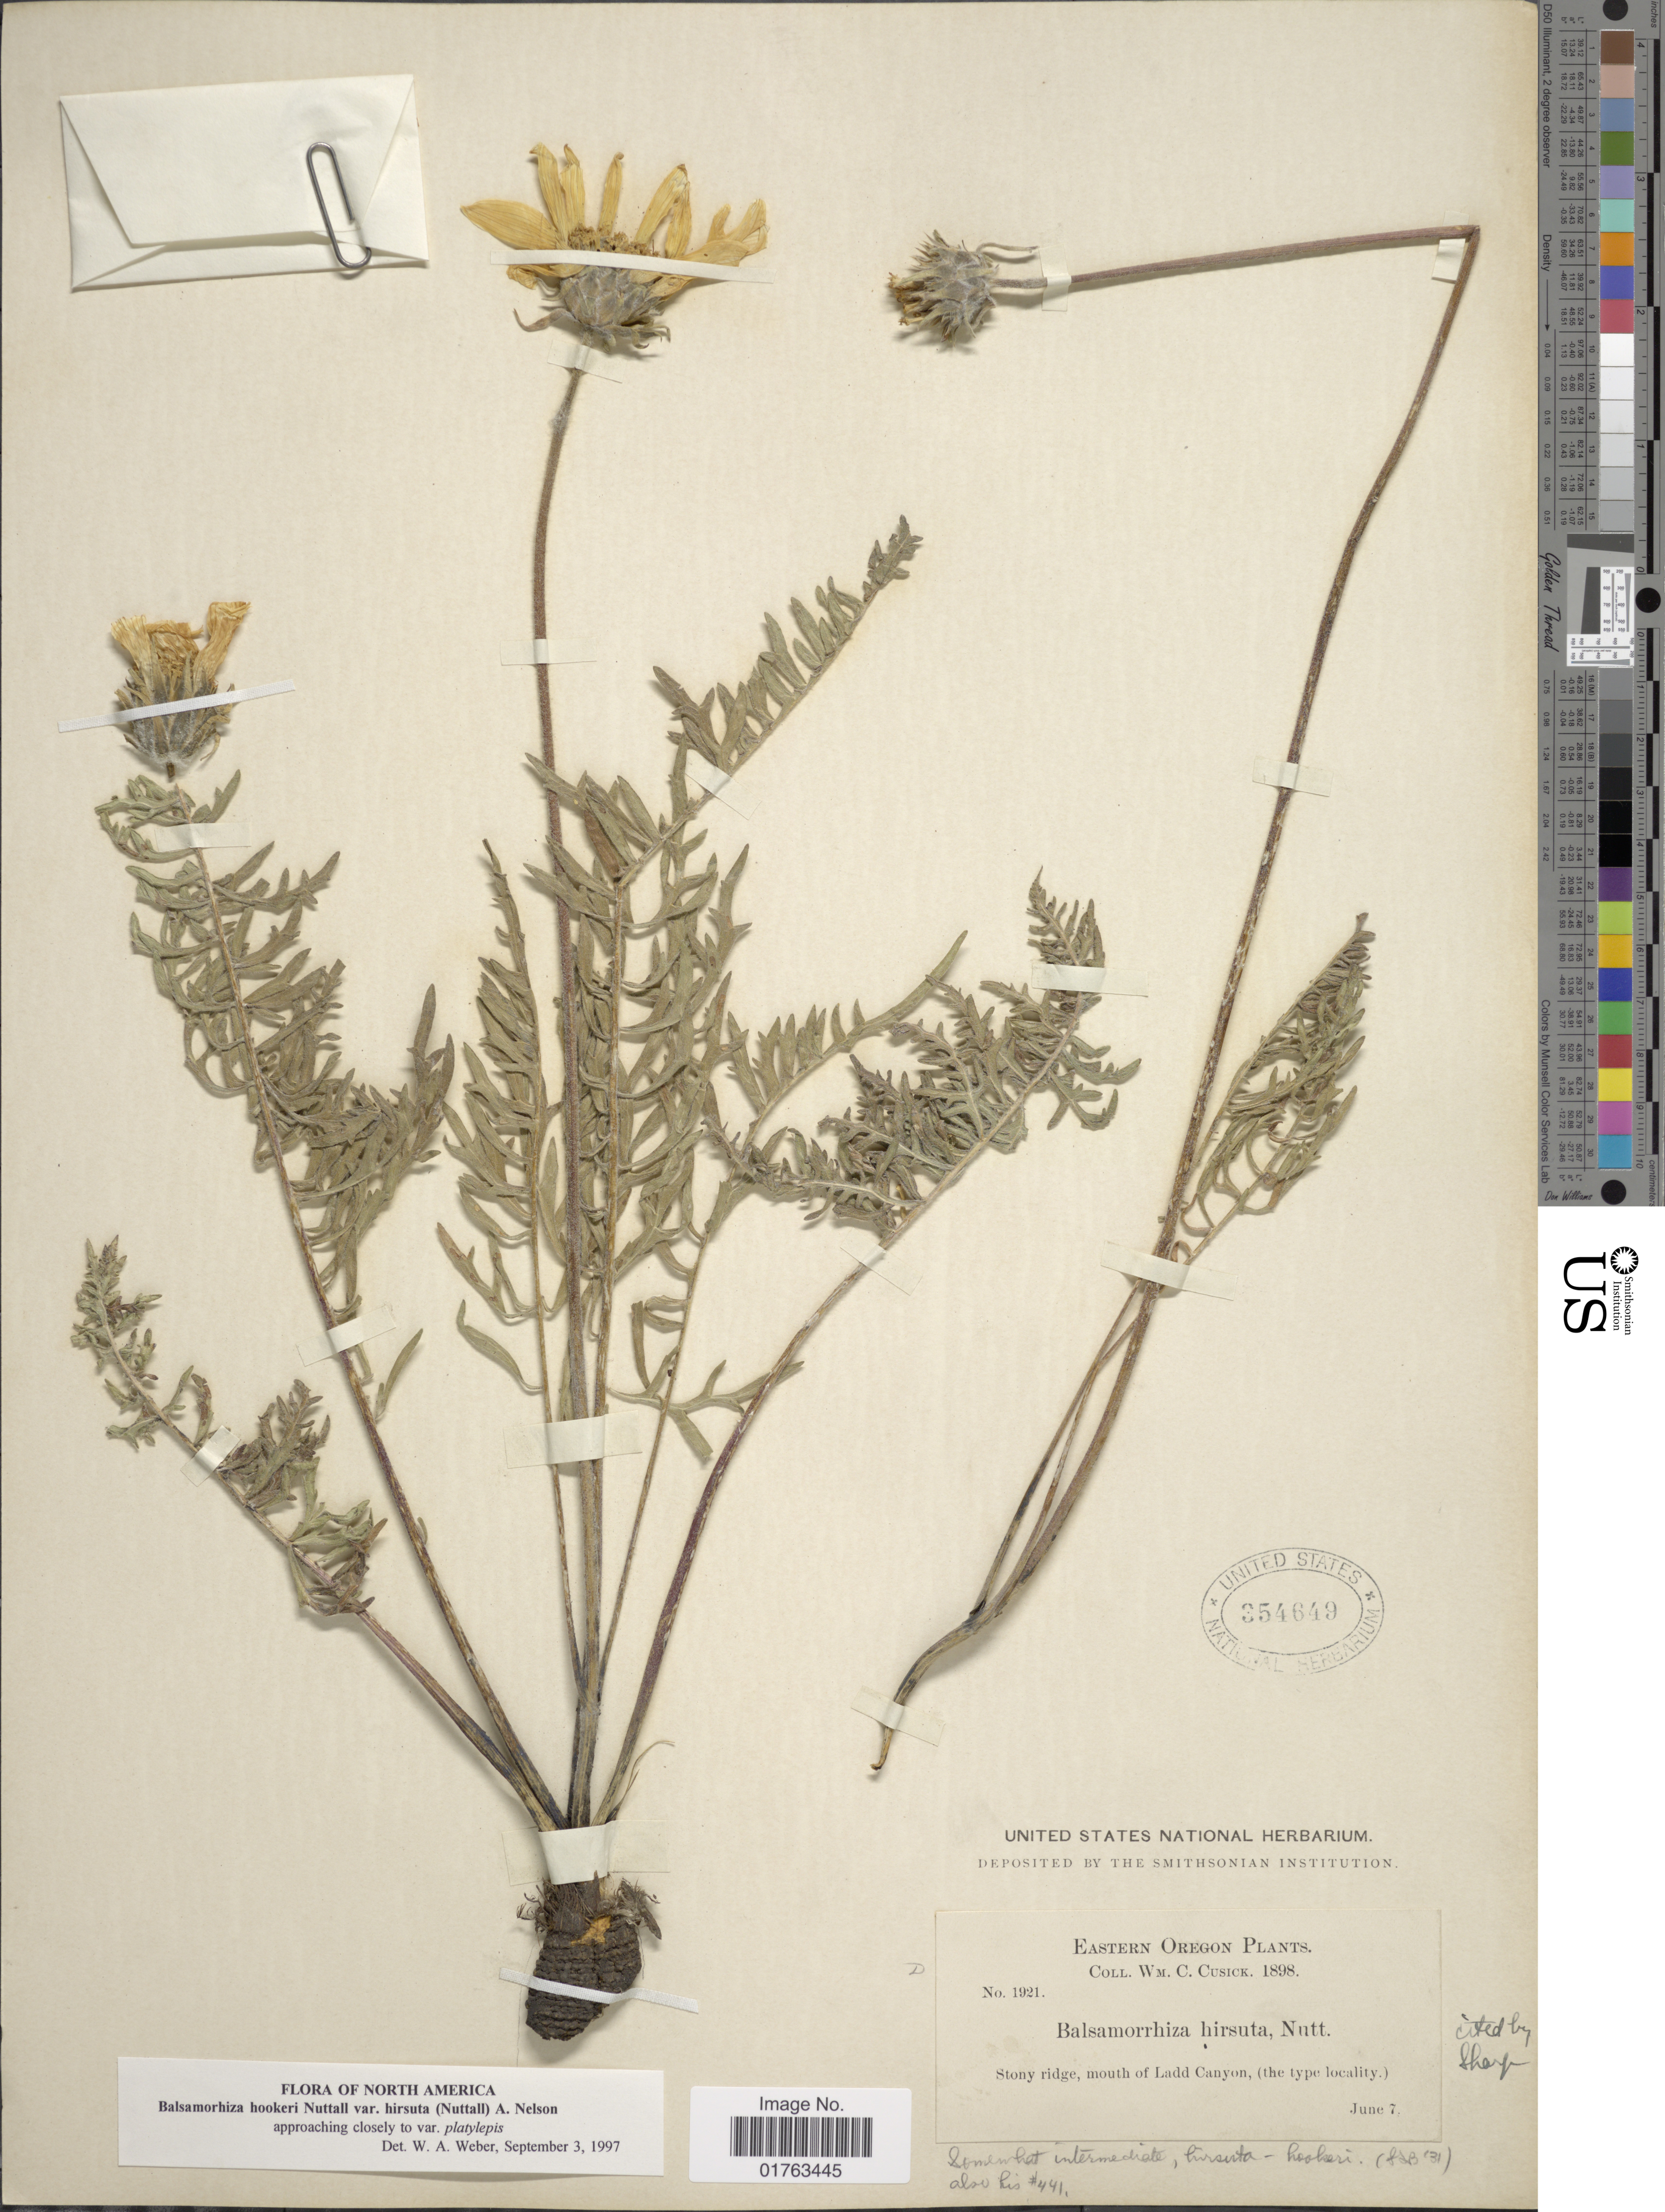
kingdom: Plantae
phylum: Tracheophyta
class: Magnoliopsida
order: Asterales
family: Asteraceae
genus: Balsamorhiza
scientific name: Balsamorhiza hookeri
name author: Nutt.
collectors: W. C. Cusick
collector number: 1921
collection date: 1898-06-07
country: United States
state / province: Oregon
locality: Eastern Oregon Plants, Stony ridge, mouth of Ladd Canyon, (the type locality)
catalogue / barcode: US 354649